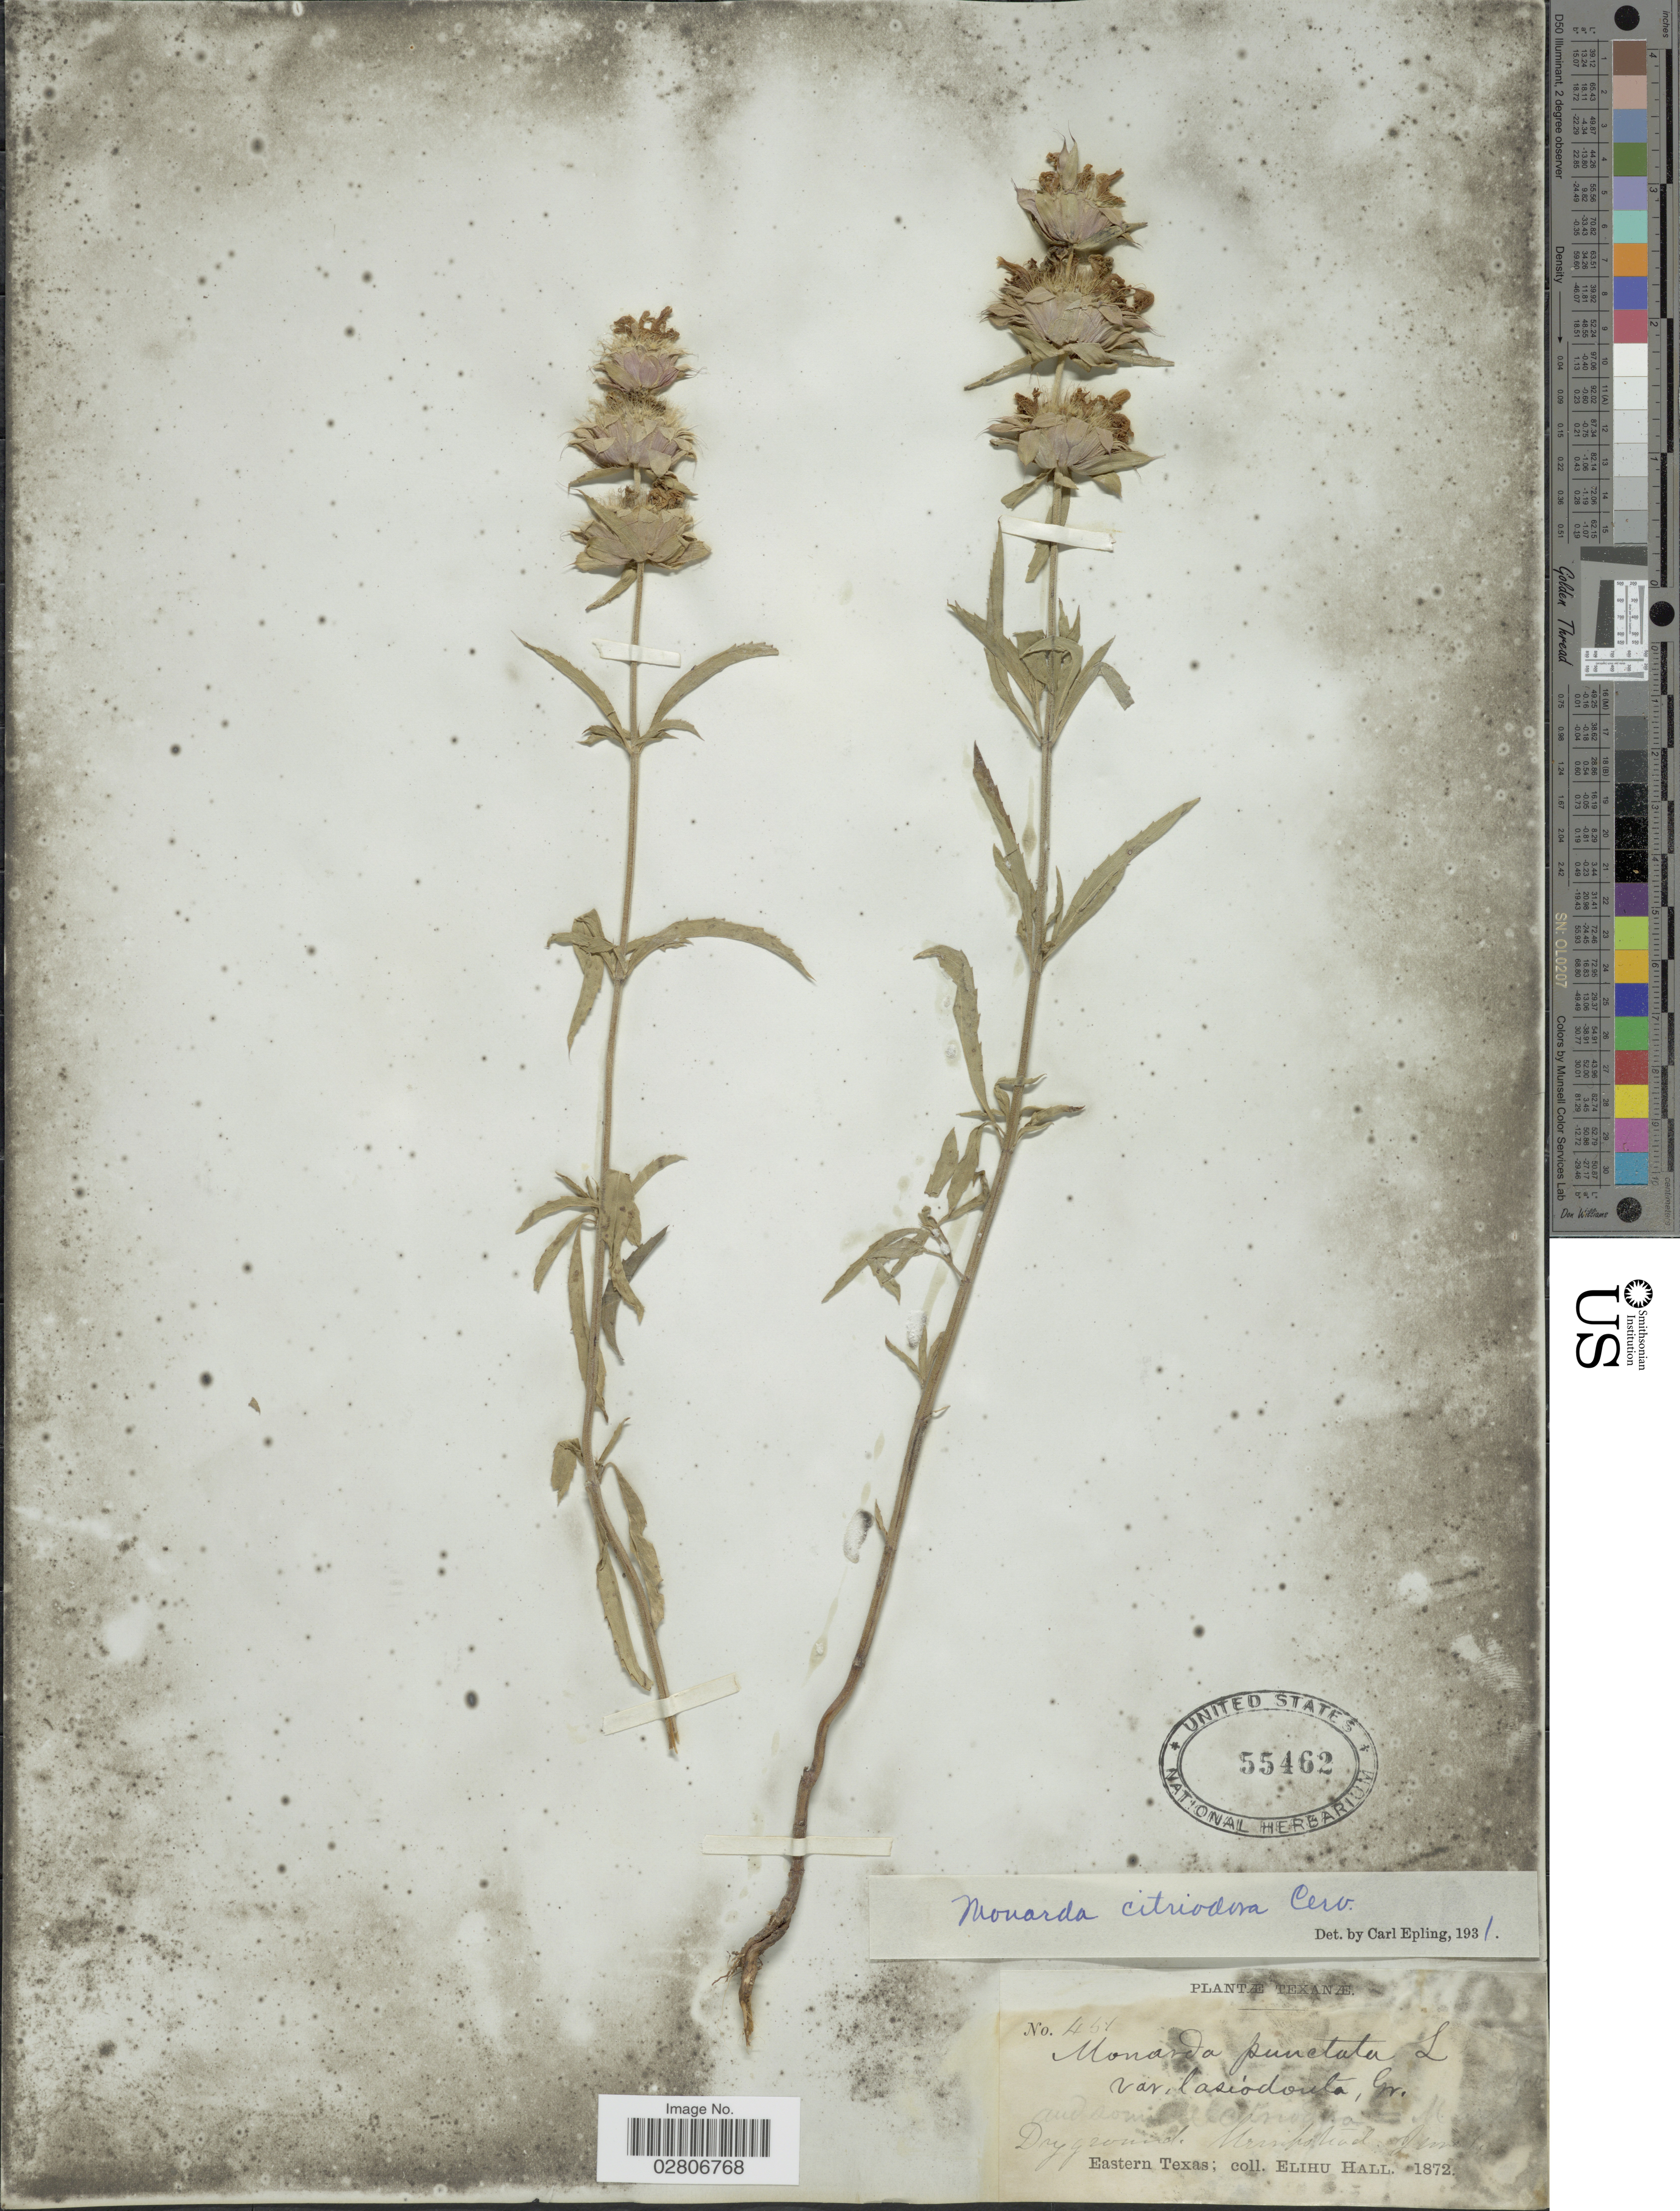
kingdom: Plantae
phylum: Tracheophyta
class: Magnoliopsida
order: Lamiales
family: Lamiaceae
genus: Monarda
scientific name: Monarda citriodora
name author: Cerv. ex Lag.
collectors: E. Hall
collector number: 451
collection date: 1872-06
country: United States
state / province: Texas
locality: Eastern Texas. Hempstead.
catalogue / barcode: US 55462